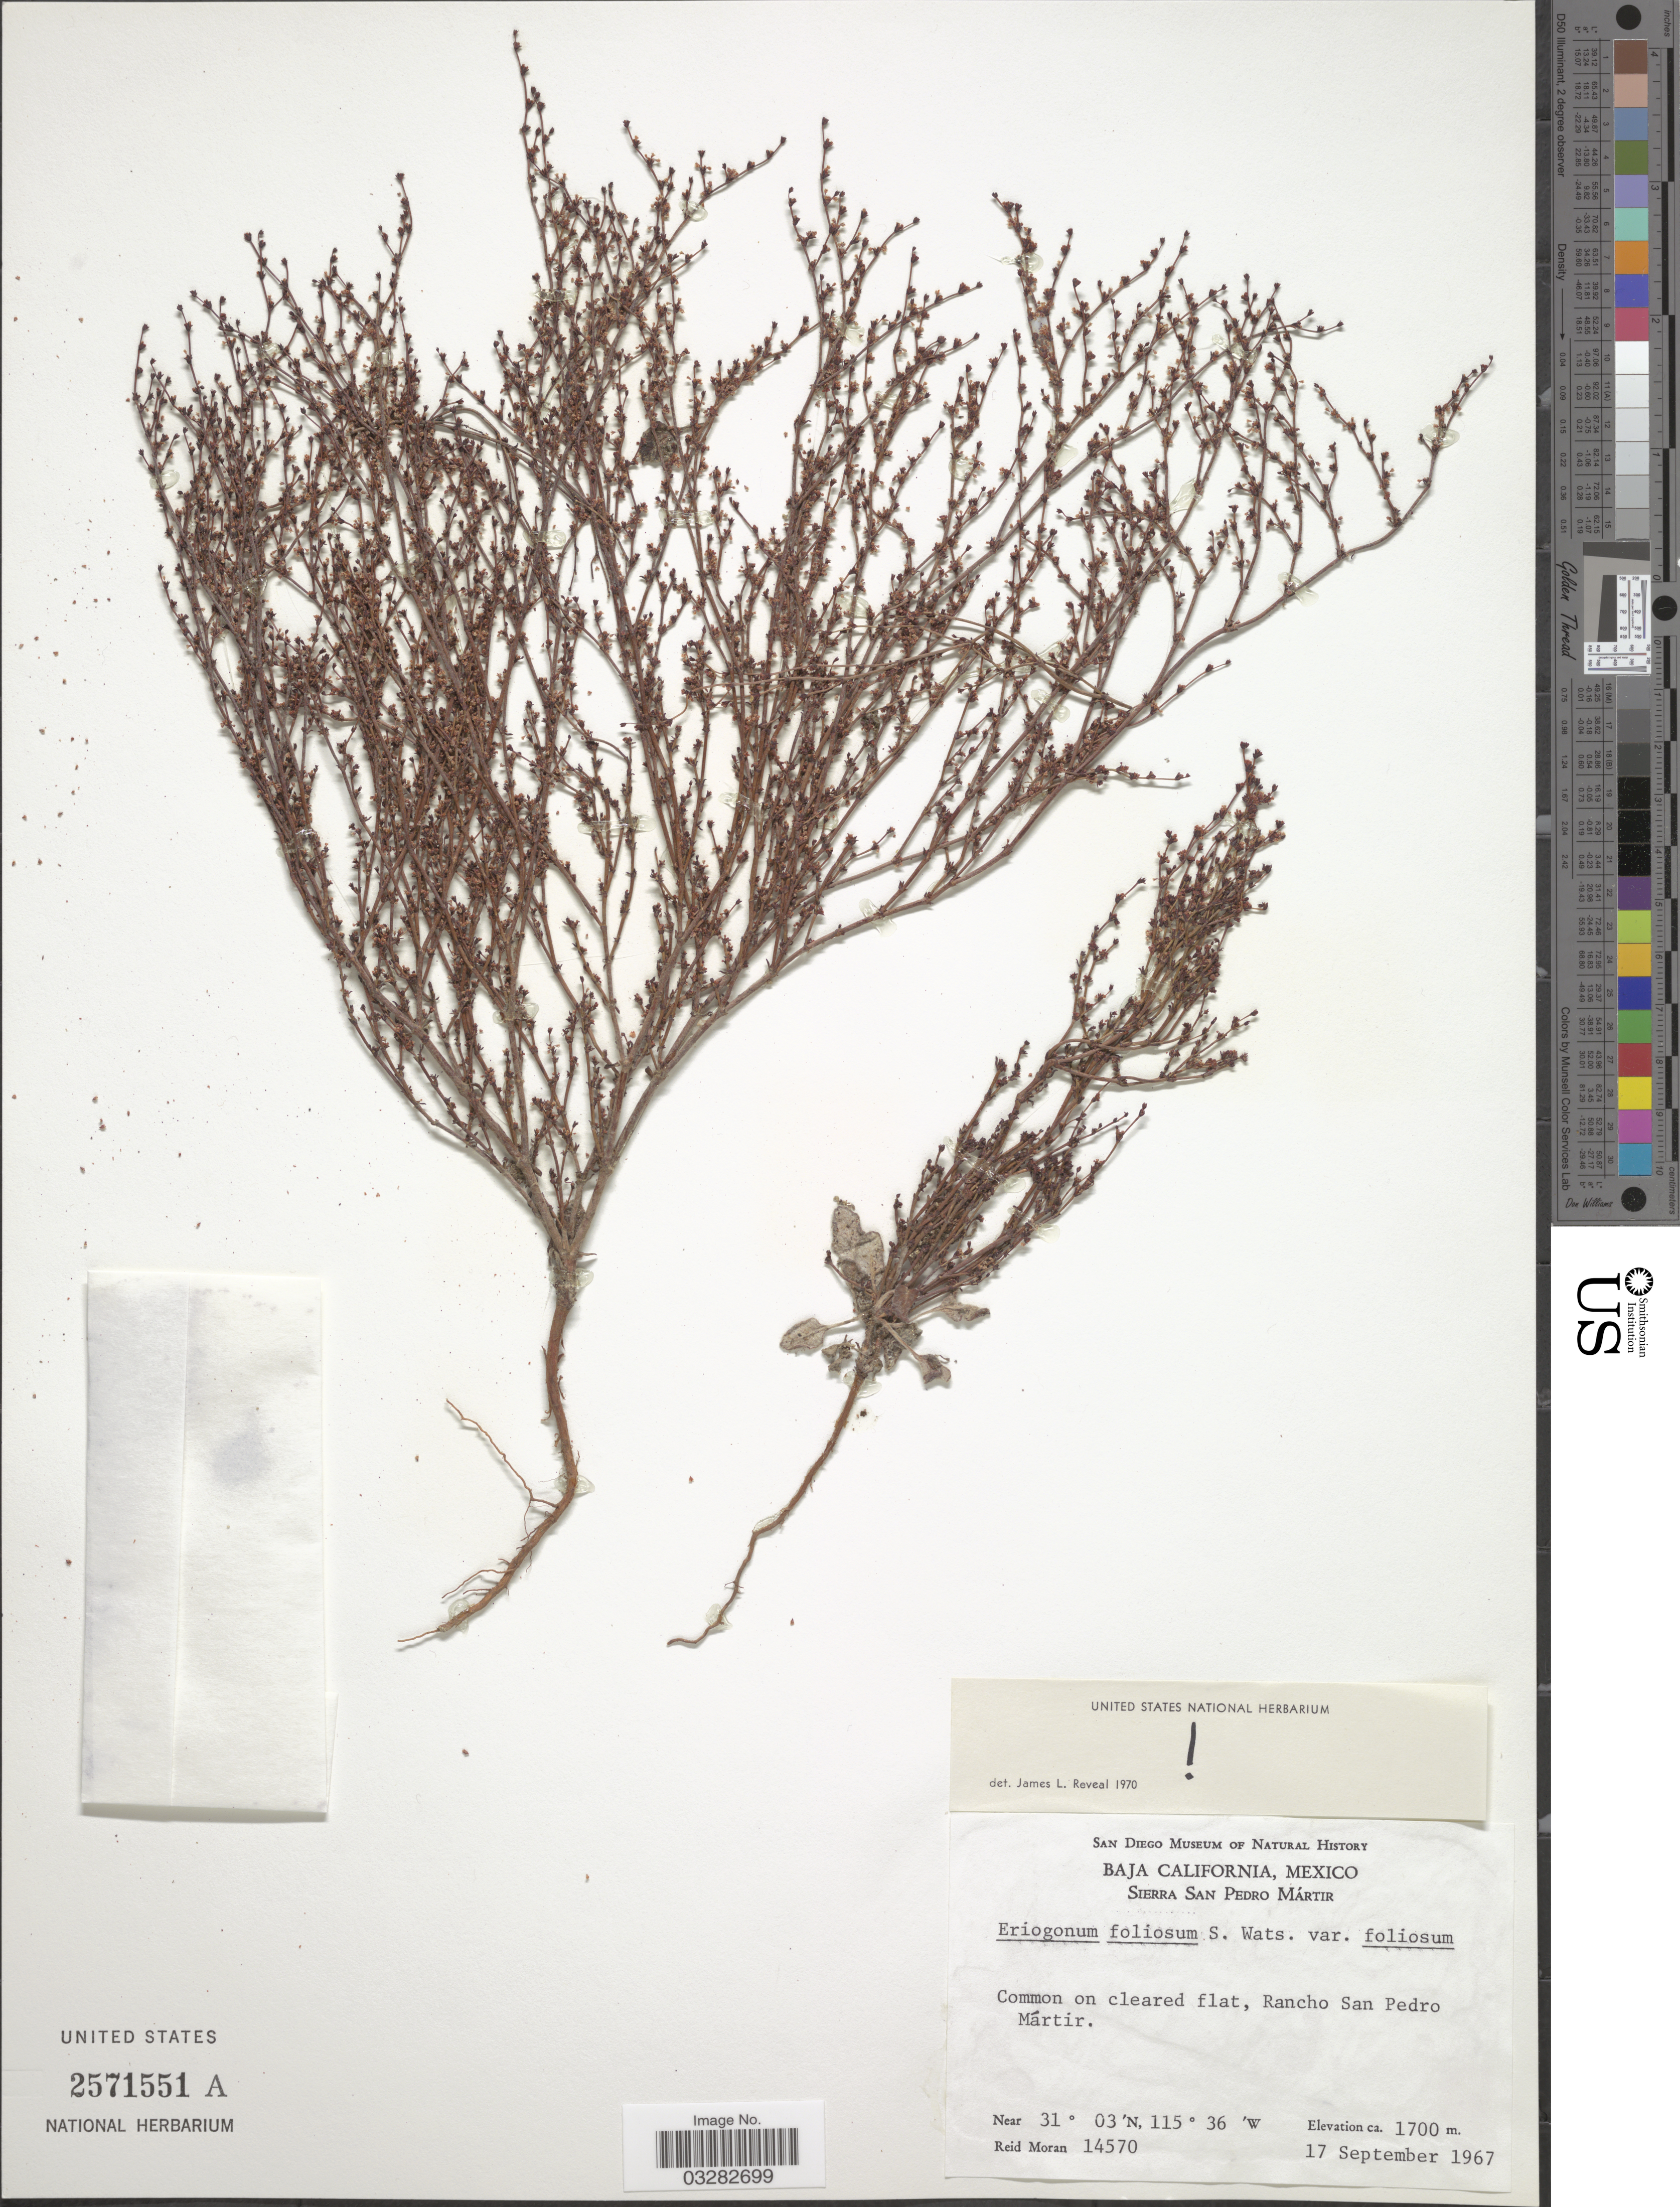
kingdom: Plantae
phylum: Tracheophyta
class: Magnoliopsida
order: Caryophyllales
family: Polygonaceae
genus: Eriogonum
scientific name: Eriogonum foliosum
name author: S. Watson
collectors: R. Moran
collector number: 14570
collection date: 1967-09-17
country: Mexico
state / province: Baja California Norte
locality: Sierra San Pedro Mártir. Common on cleared flat, Rancho San Pedro Mártir.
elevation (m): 1700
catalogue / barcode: US 2571551A